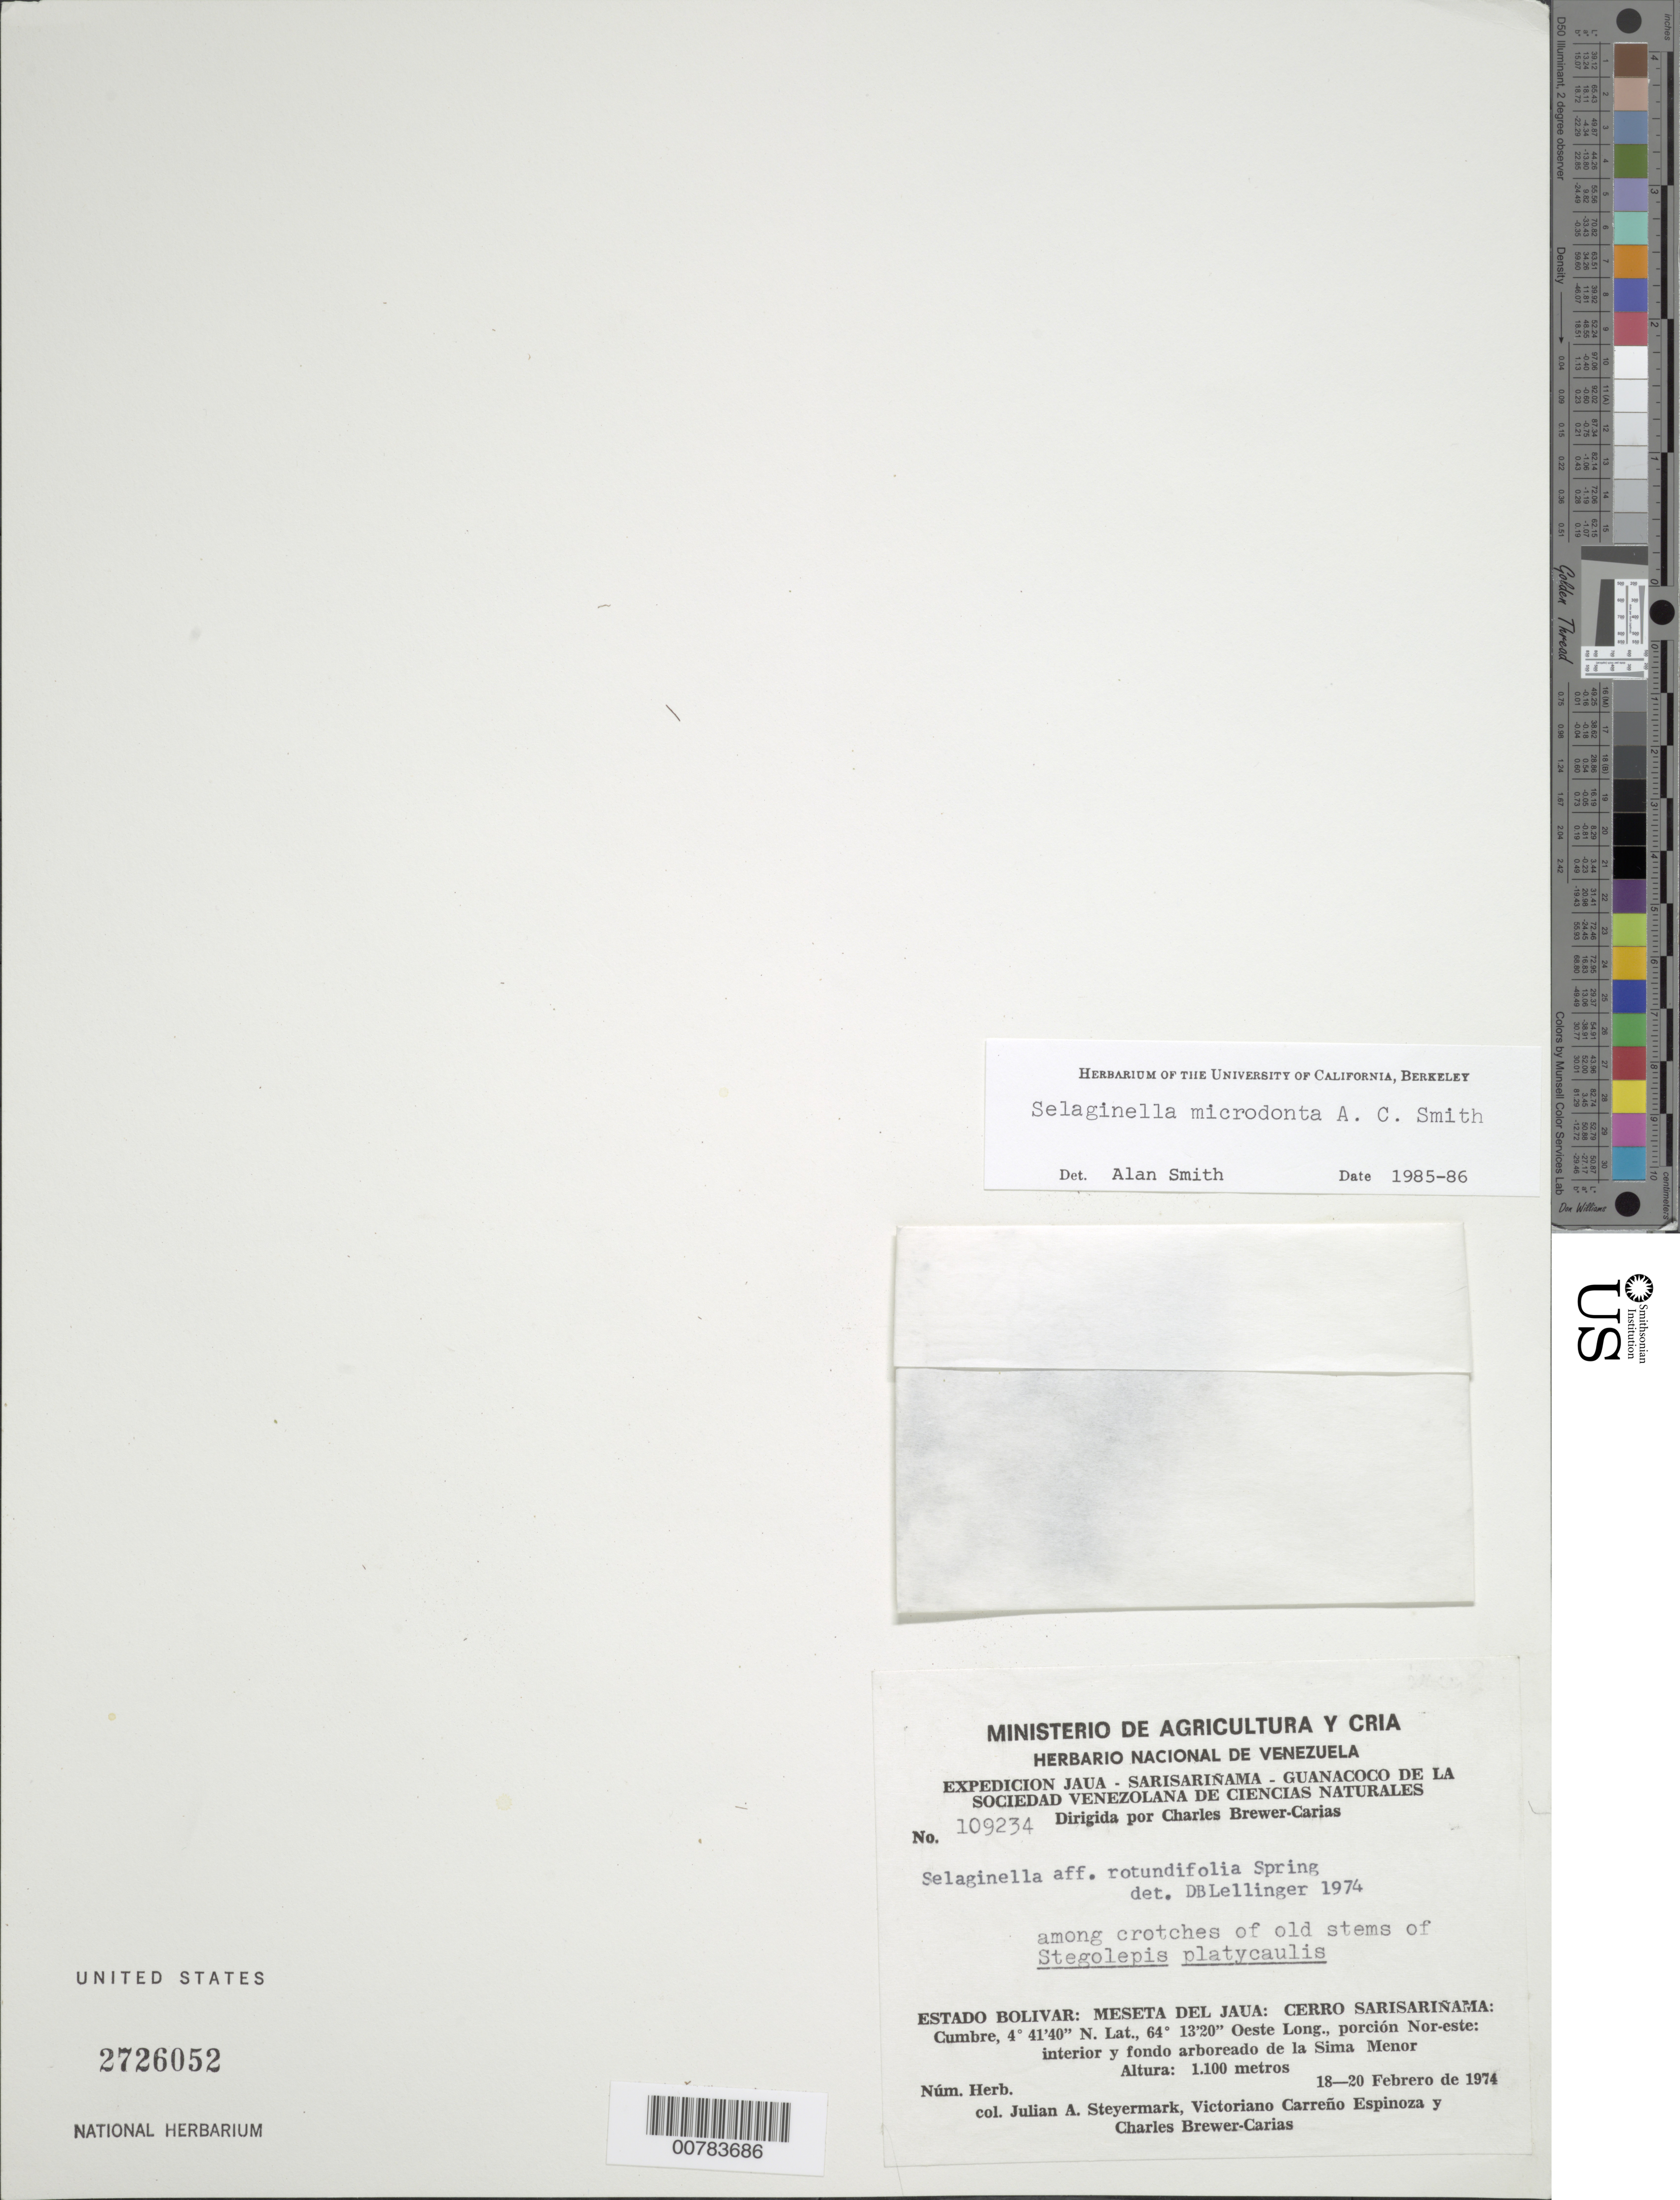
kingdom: Plantae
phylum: Tracheophyta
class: Lycopodiopsida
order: Selaginellales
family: Selaginellaceae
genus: Selaginella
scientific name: Selaginella microdonta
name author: A.C. Sm.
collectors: J. Steyermark, V. Carreño E. & C. Brewer-Carias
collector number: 109234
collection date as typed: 18-Feb-74 to 20-Feb-74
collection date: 1974-02-18/1974-02-20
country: Venezuela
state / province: Bolívar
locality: Meseta del Jaua: Cerro Sarisariñama: northeastern portion of summit, forest inside and at the bottom of Sima Menor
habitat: Along crotches of old stems of Stegolepis platycaulis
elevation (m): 1100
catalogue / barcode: US 2726052